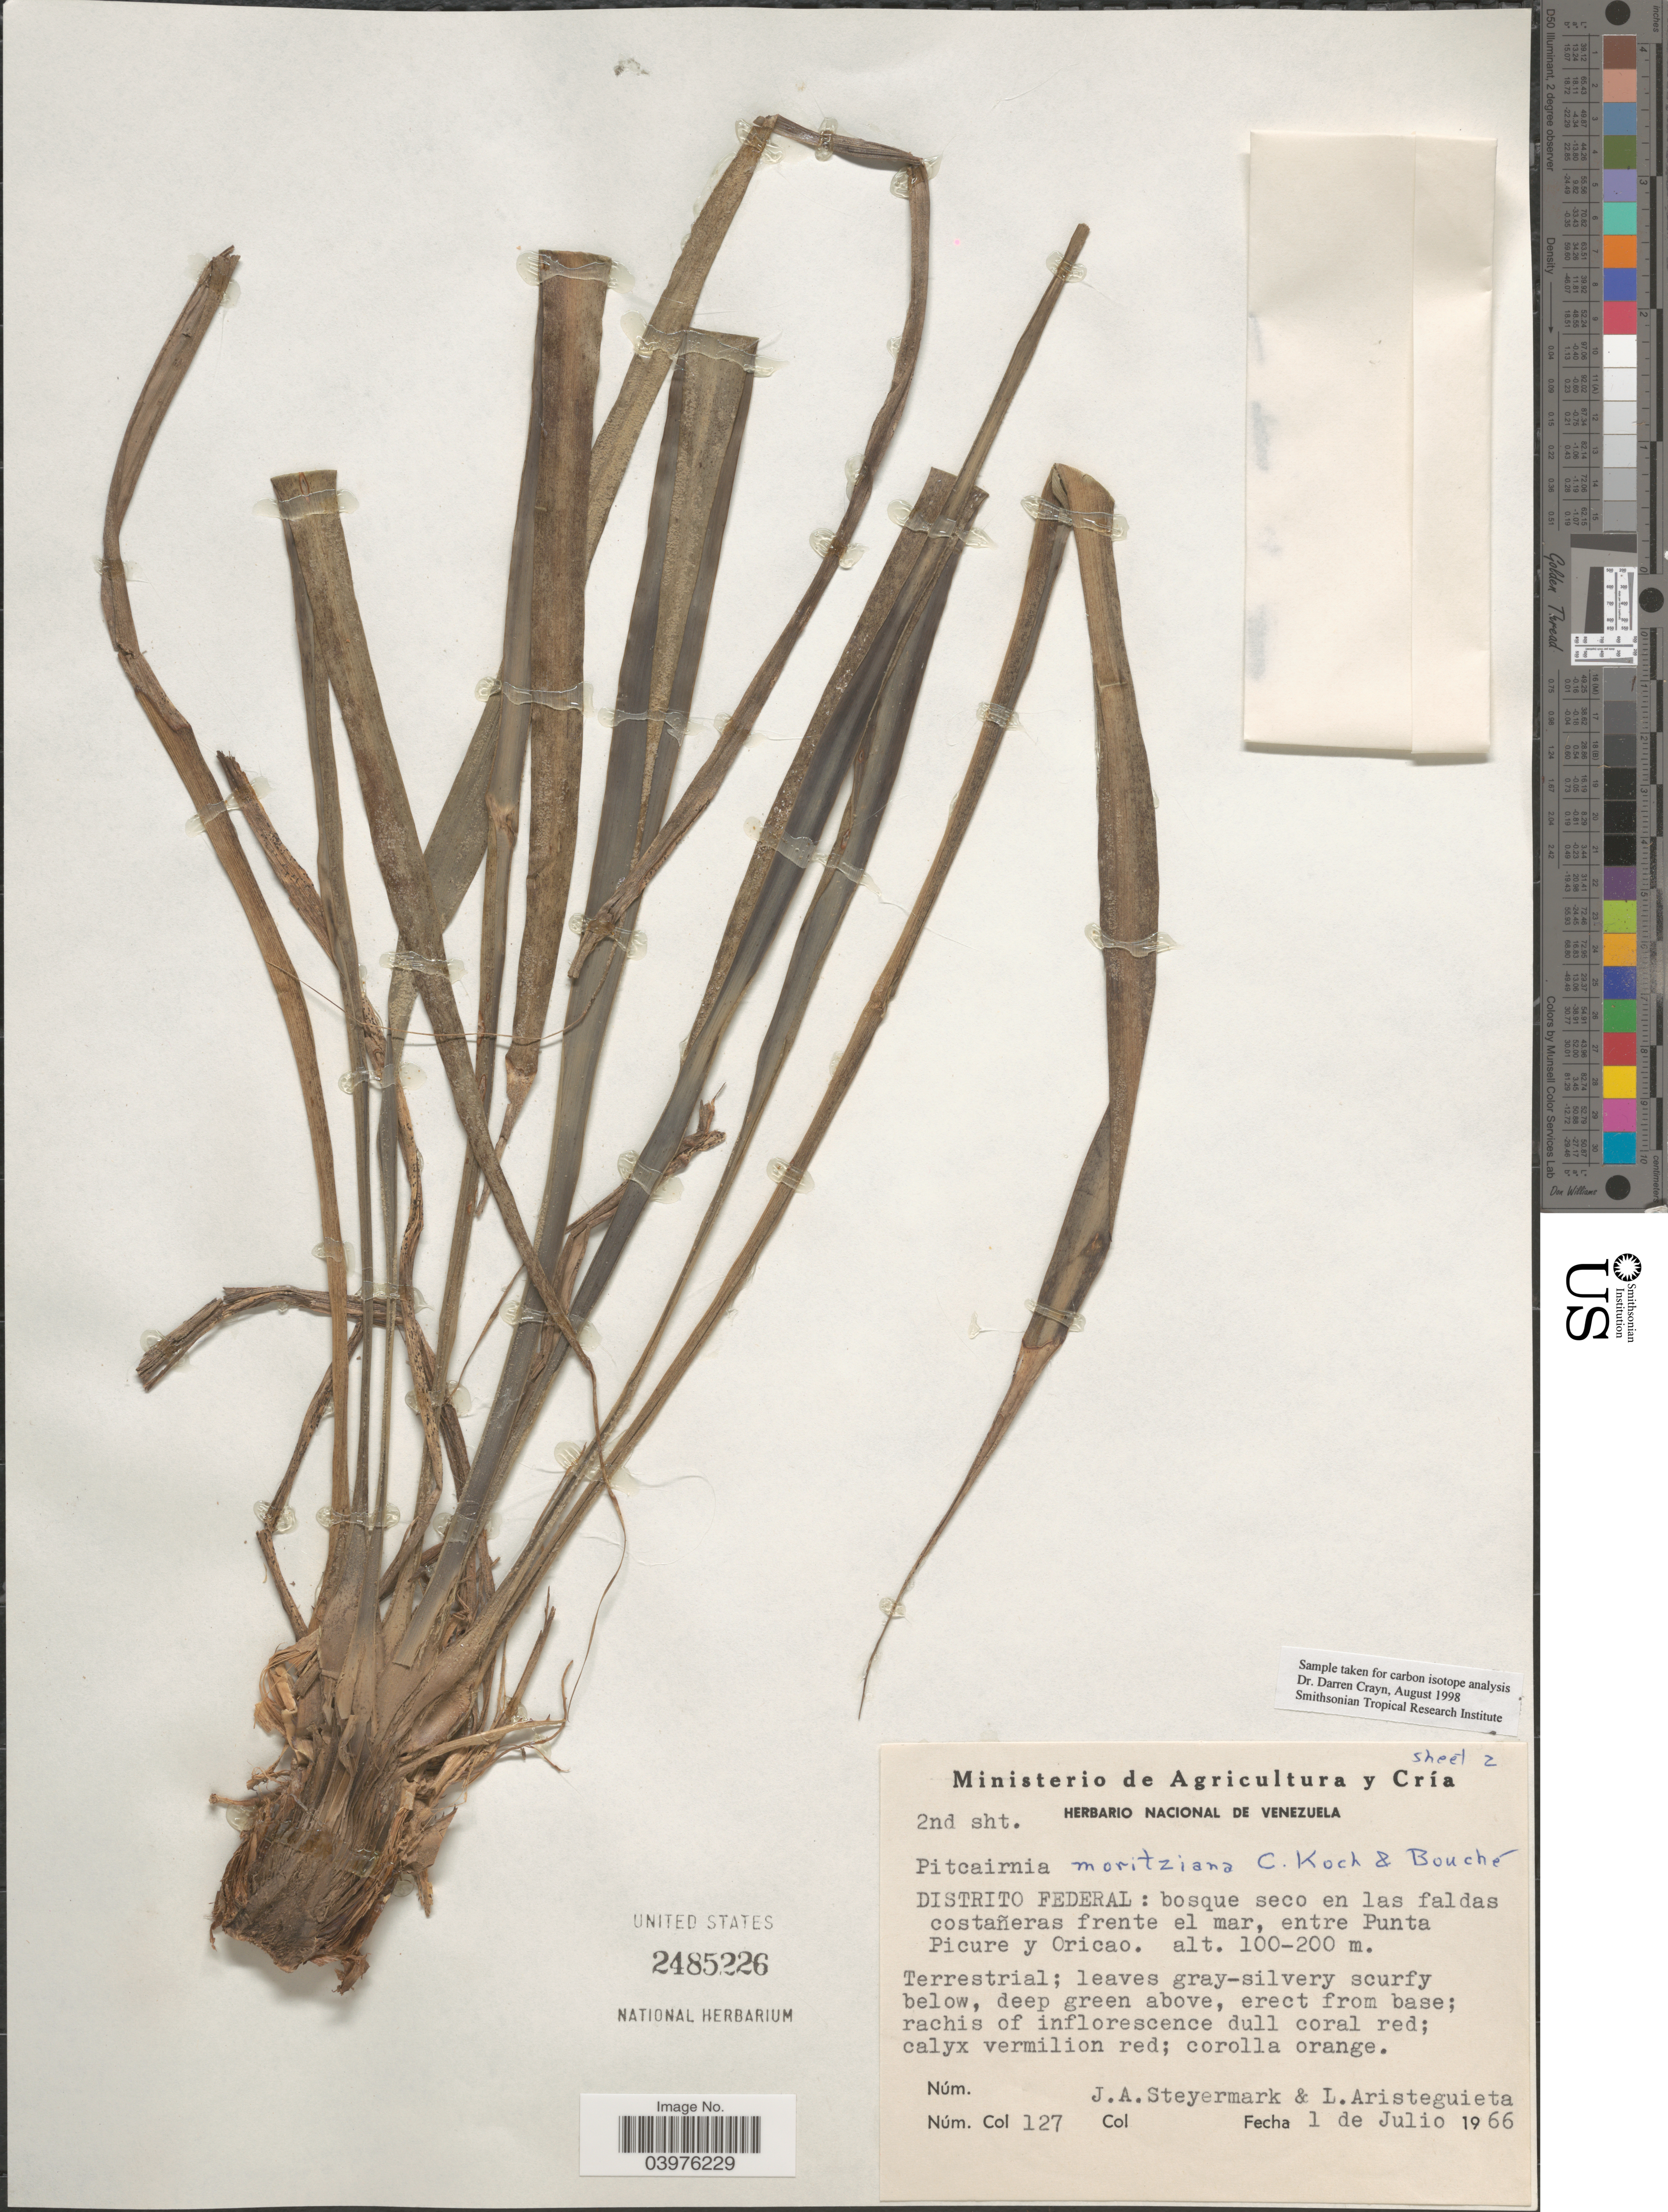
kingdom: Plantae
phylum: Tracheophyta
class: Liliopsida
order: Poales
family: Bromeliaceae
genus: Pitcairnia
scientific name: Pitcairnia moritziana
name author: K. Koch & C.D. Bouché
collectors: J. Steyermark & L. Aristeguieta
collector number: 127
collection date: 1966-07-01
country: Venezuela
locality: Distrito Federal: bosque seco en las faldas costañeras frente el mar, entre Punta Picure y Oricao.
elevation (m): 100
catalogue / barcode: US 2485226